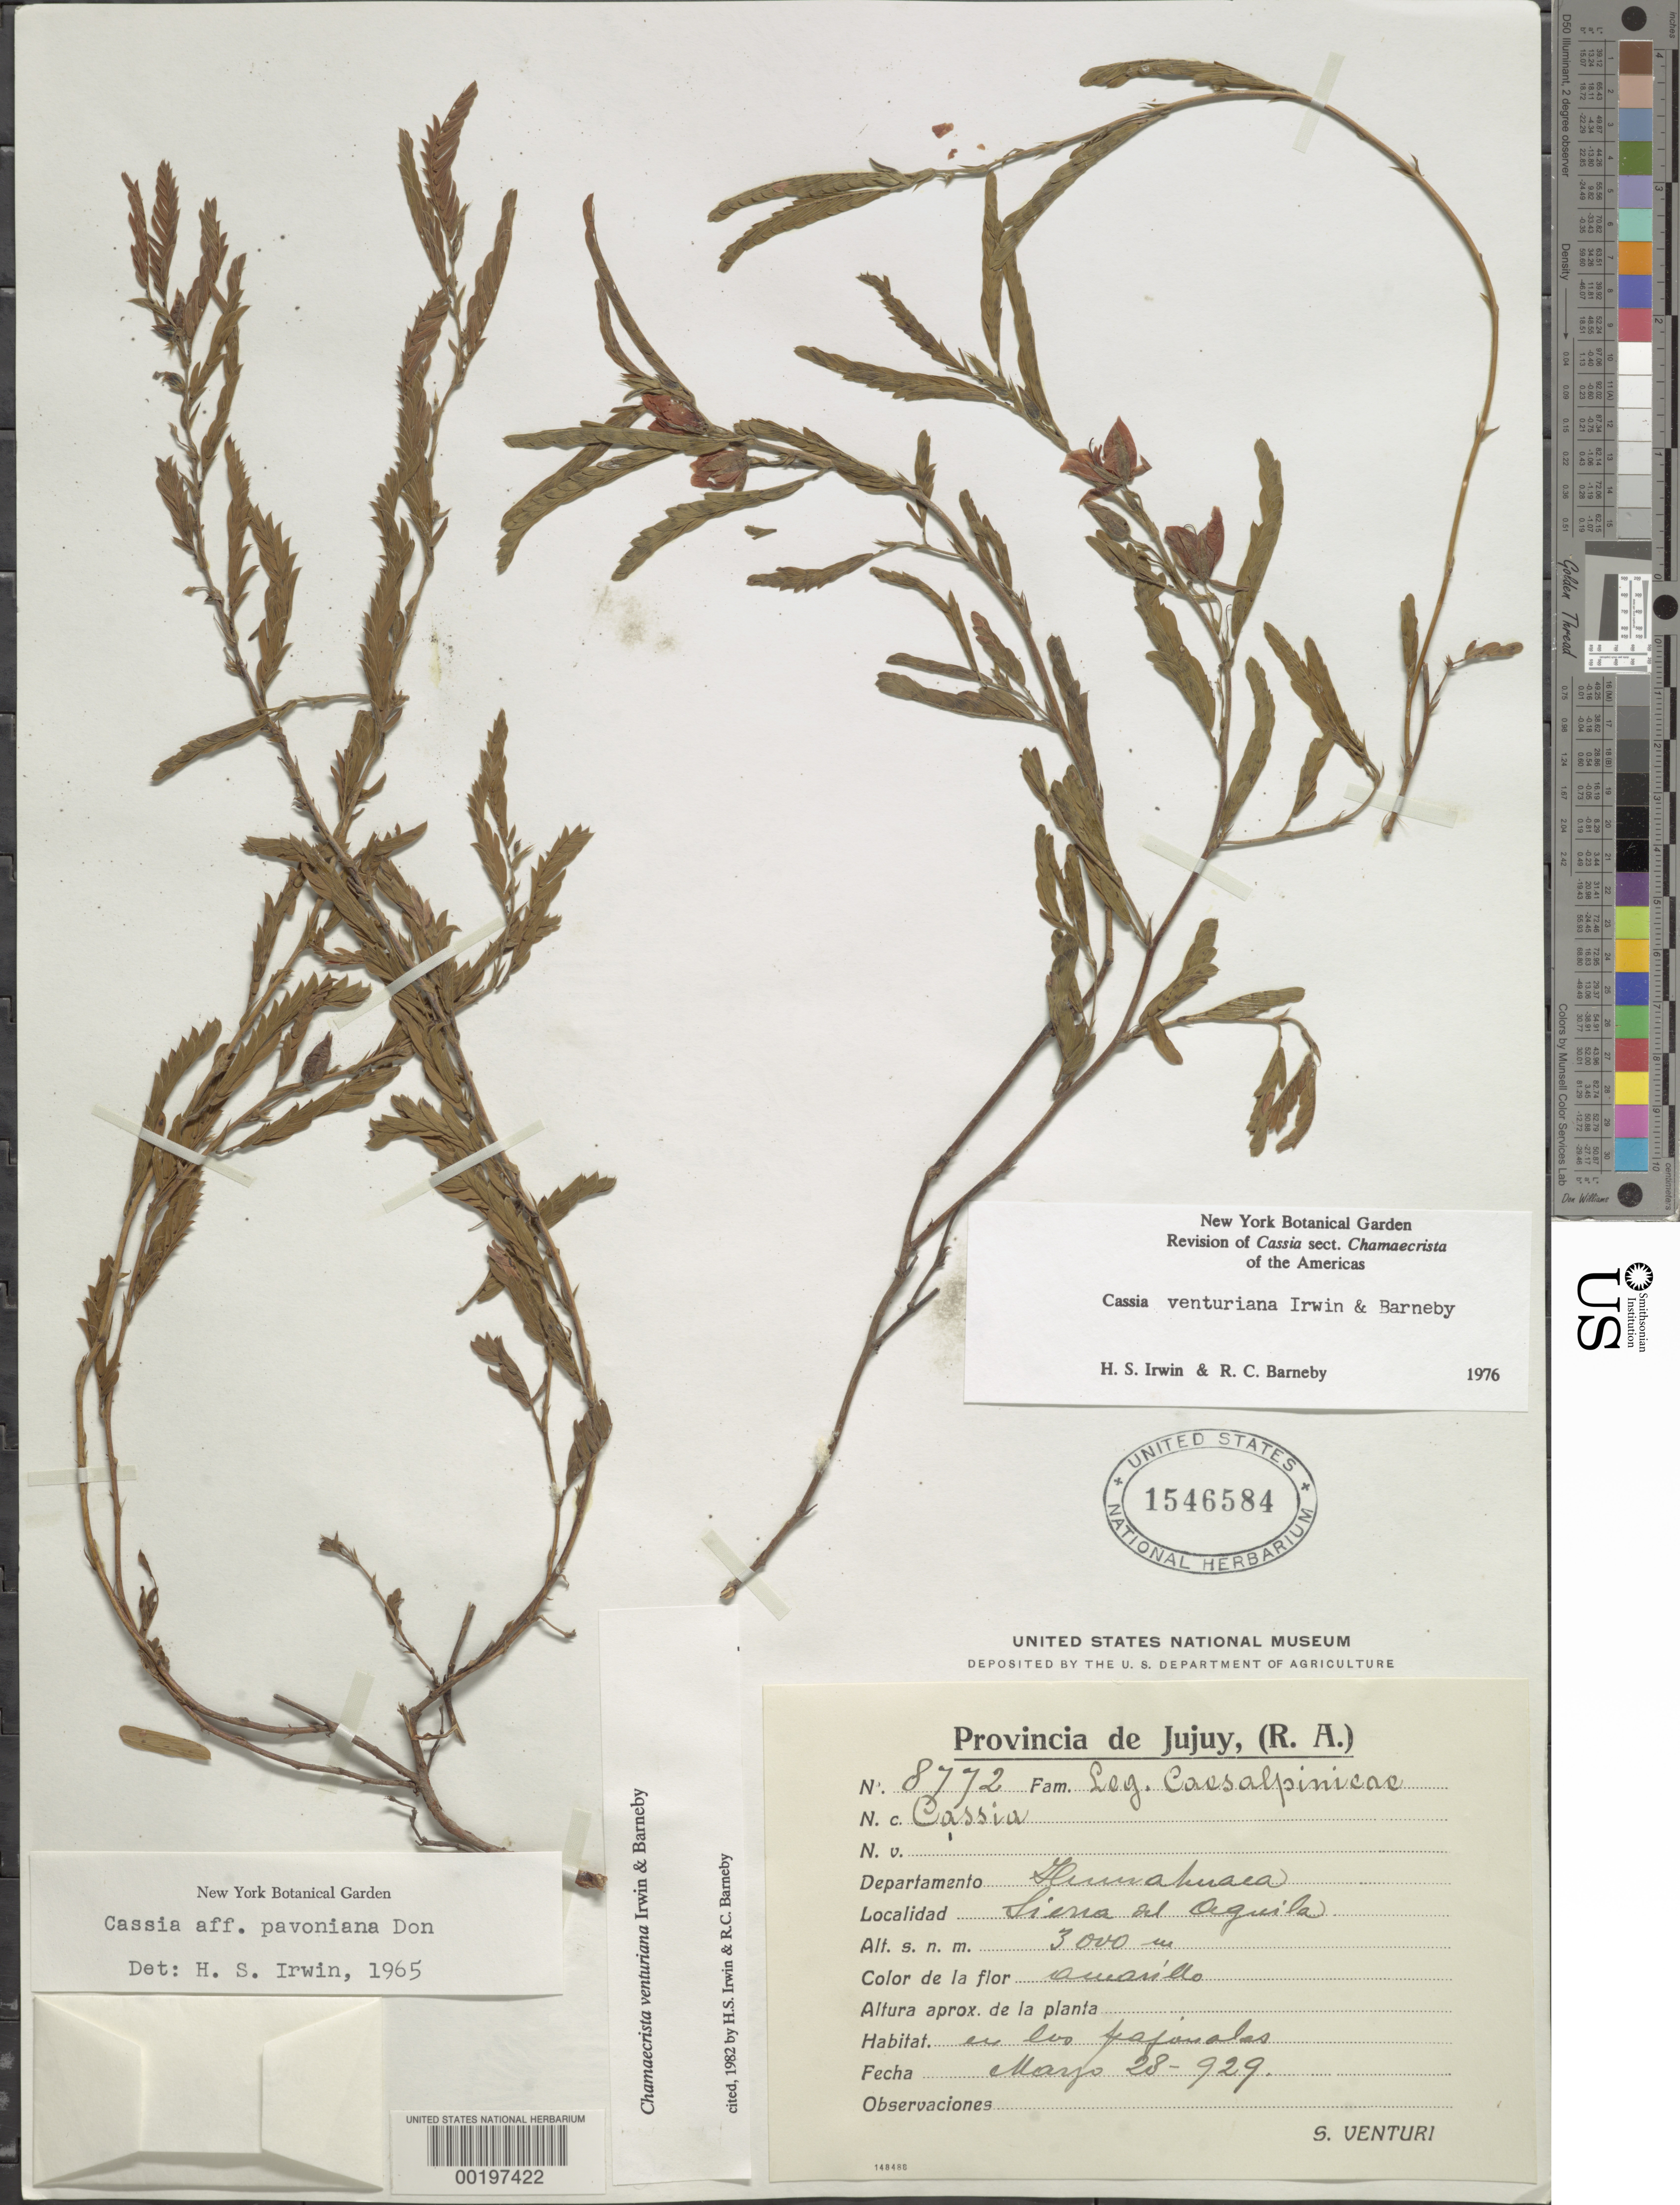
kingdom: Plantae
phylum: Tracheophyta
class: Magnoliopsida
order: Fabales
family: Fabaceae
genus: Chamaecrista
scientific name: Chamaecrista venturiana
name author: H.S. Irwin & Barneby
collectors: S. Venturi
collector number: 8772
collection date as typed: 28 May 1929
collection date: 1929-05-28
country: Argentina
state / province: Jujuy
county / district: Humahuaca ?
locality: Dept. Glumahuaca (?), Sierra del Aguila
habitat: En los pajonalas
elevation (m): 3000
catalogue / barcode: US 1546584